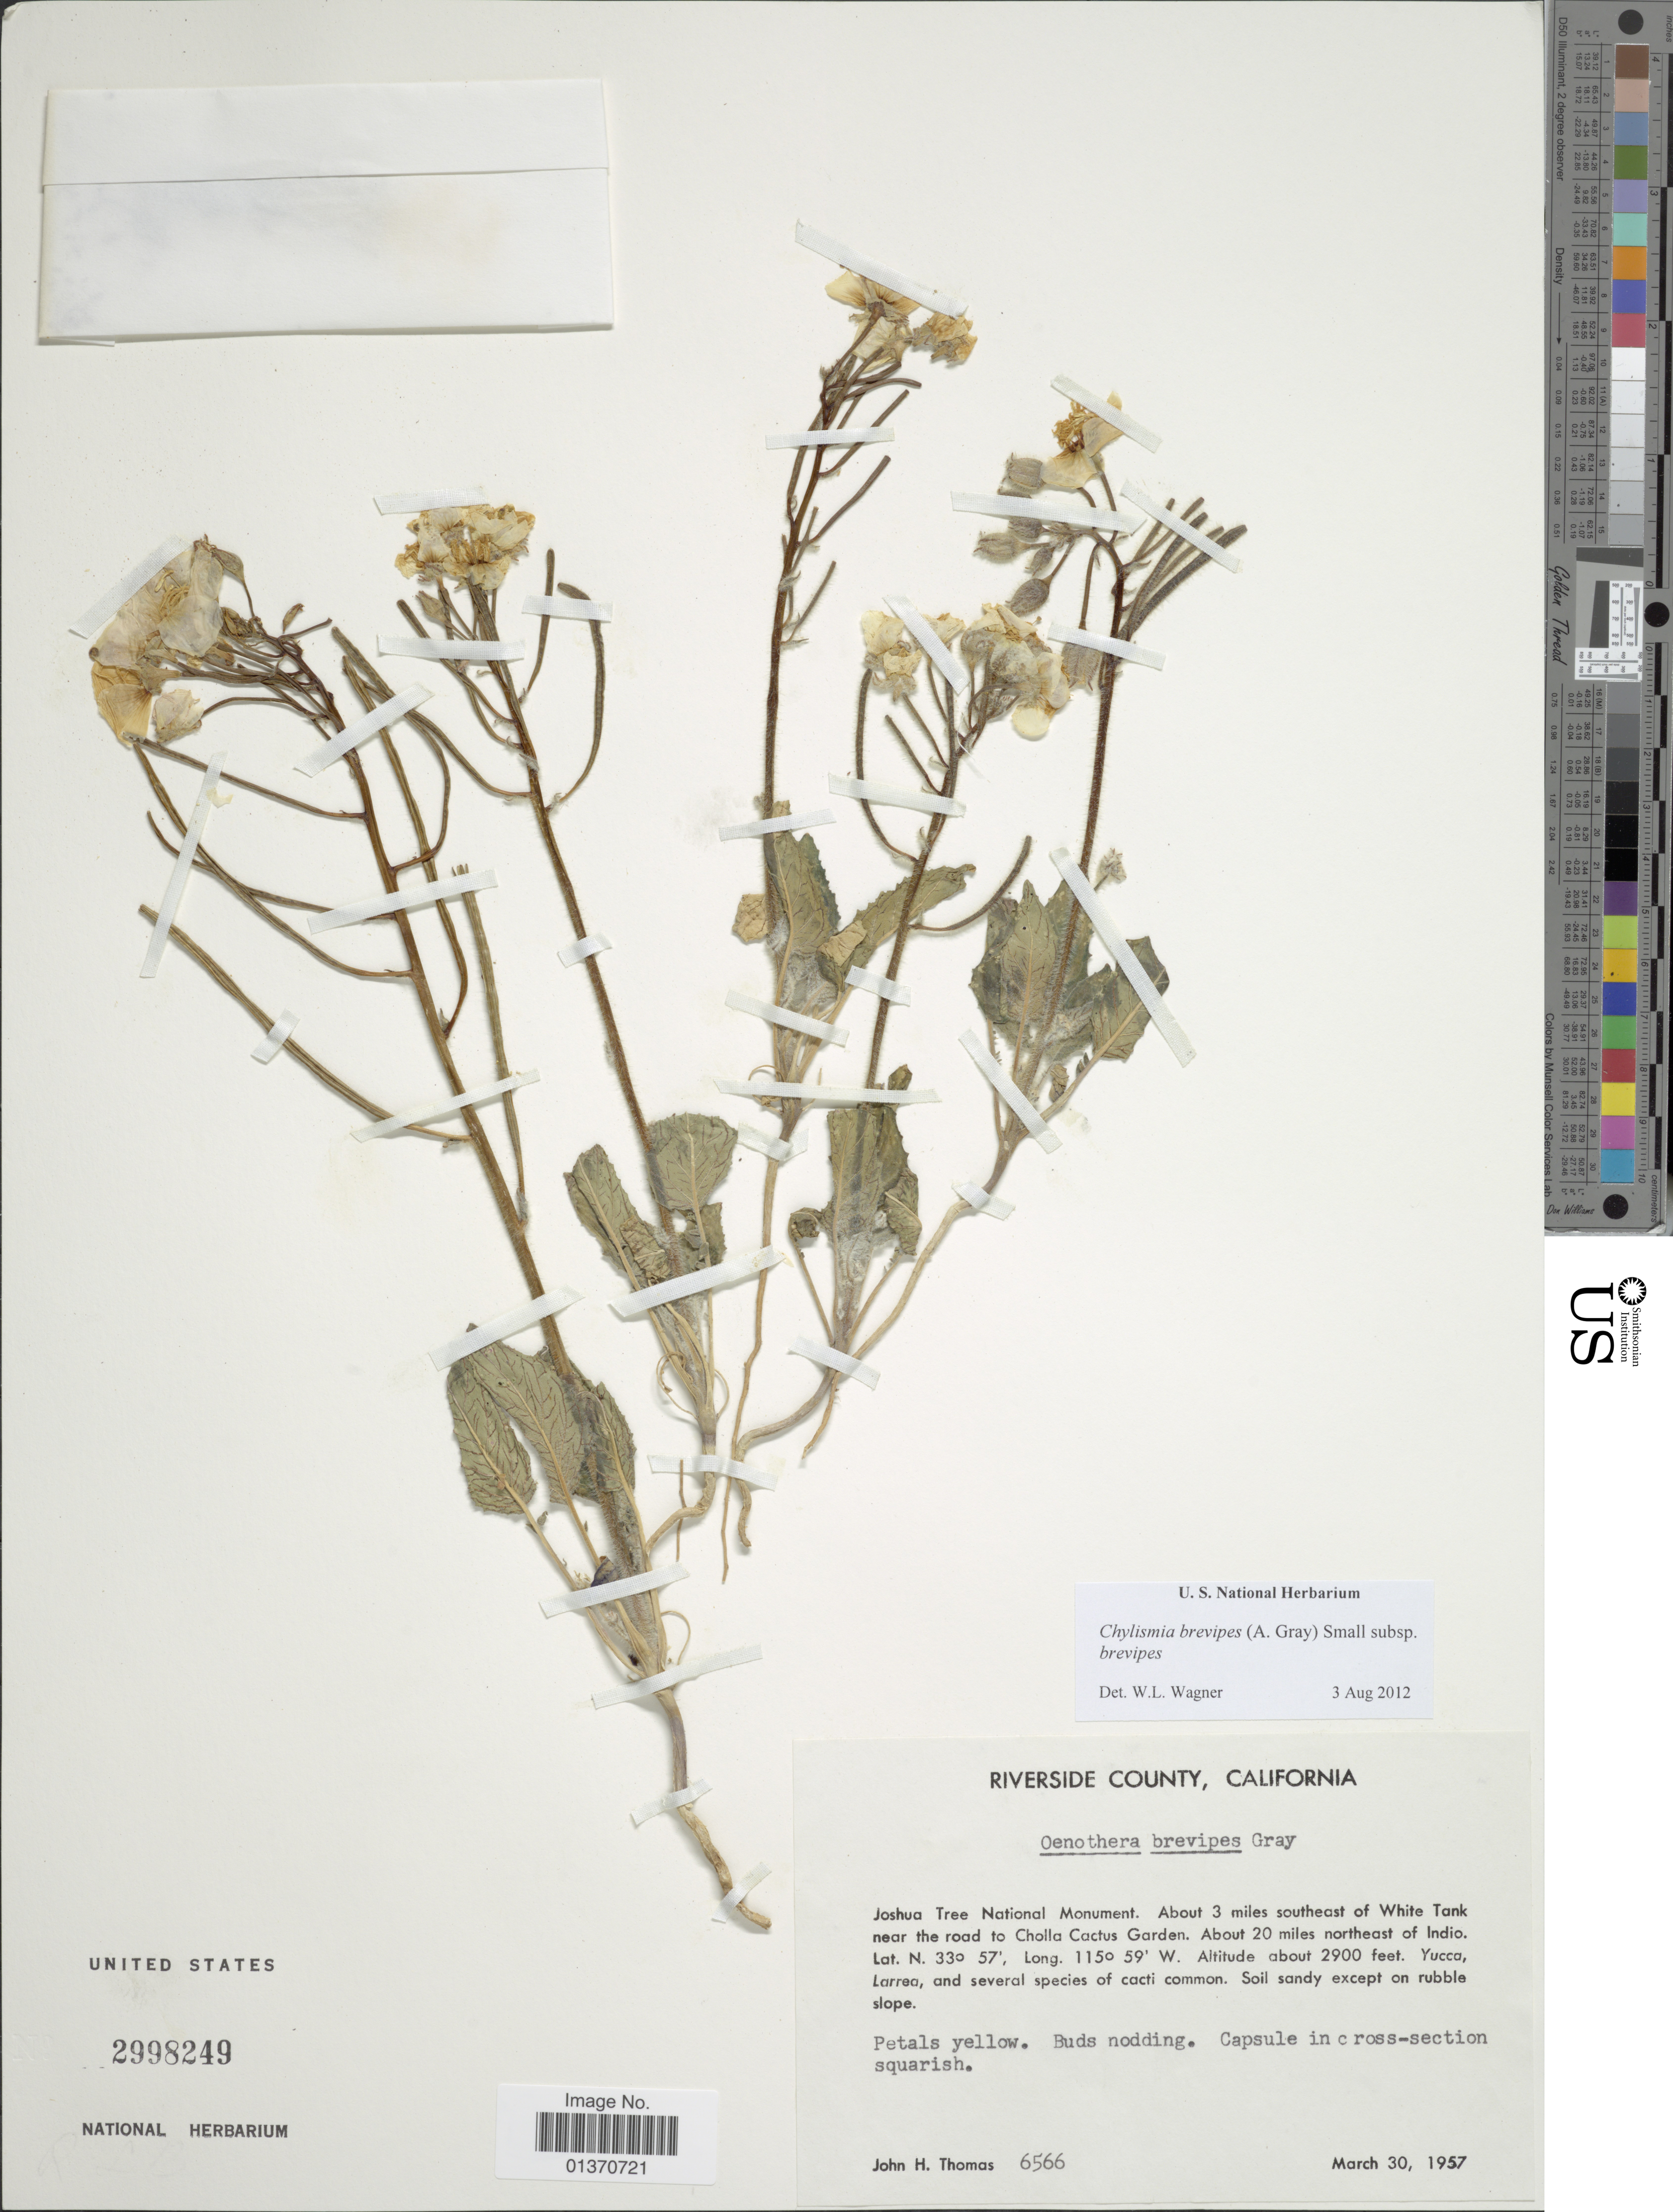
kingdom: Plantae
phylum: Tracheophyta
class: Magnoliopsida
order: Myrtales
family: Onagraceae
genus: Chylismia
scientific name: Chylismia brevipes subsp. brevipes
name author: (A. Gray) Small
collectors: J. H. Thomas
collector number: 6566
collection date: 1957-03-30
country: United States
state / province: California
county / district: Riverside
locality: Riverside County, Joshua Tree National Monument. About 3 miles southeast of White Tank near the road to Cholla Cactus Garden. About 20 miles northeast of Indio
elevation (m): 884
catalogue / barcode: US 2998249